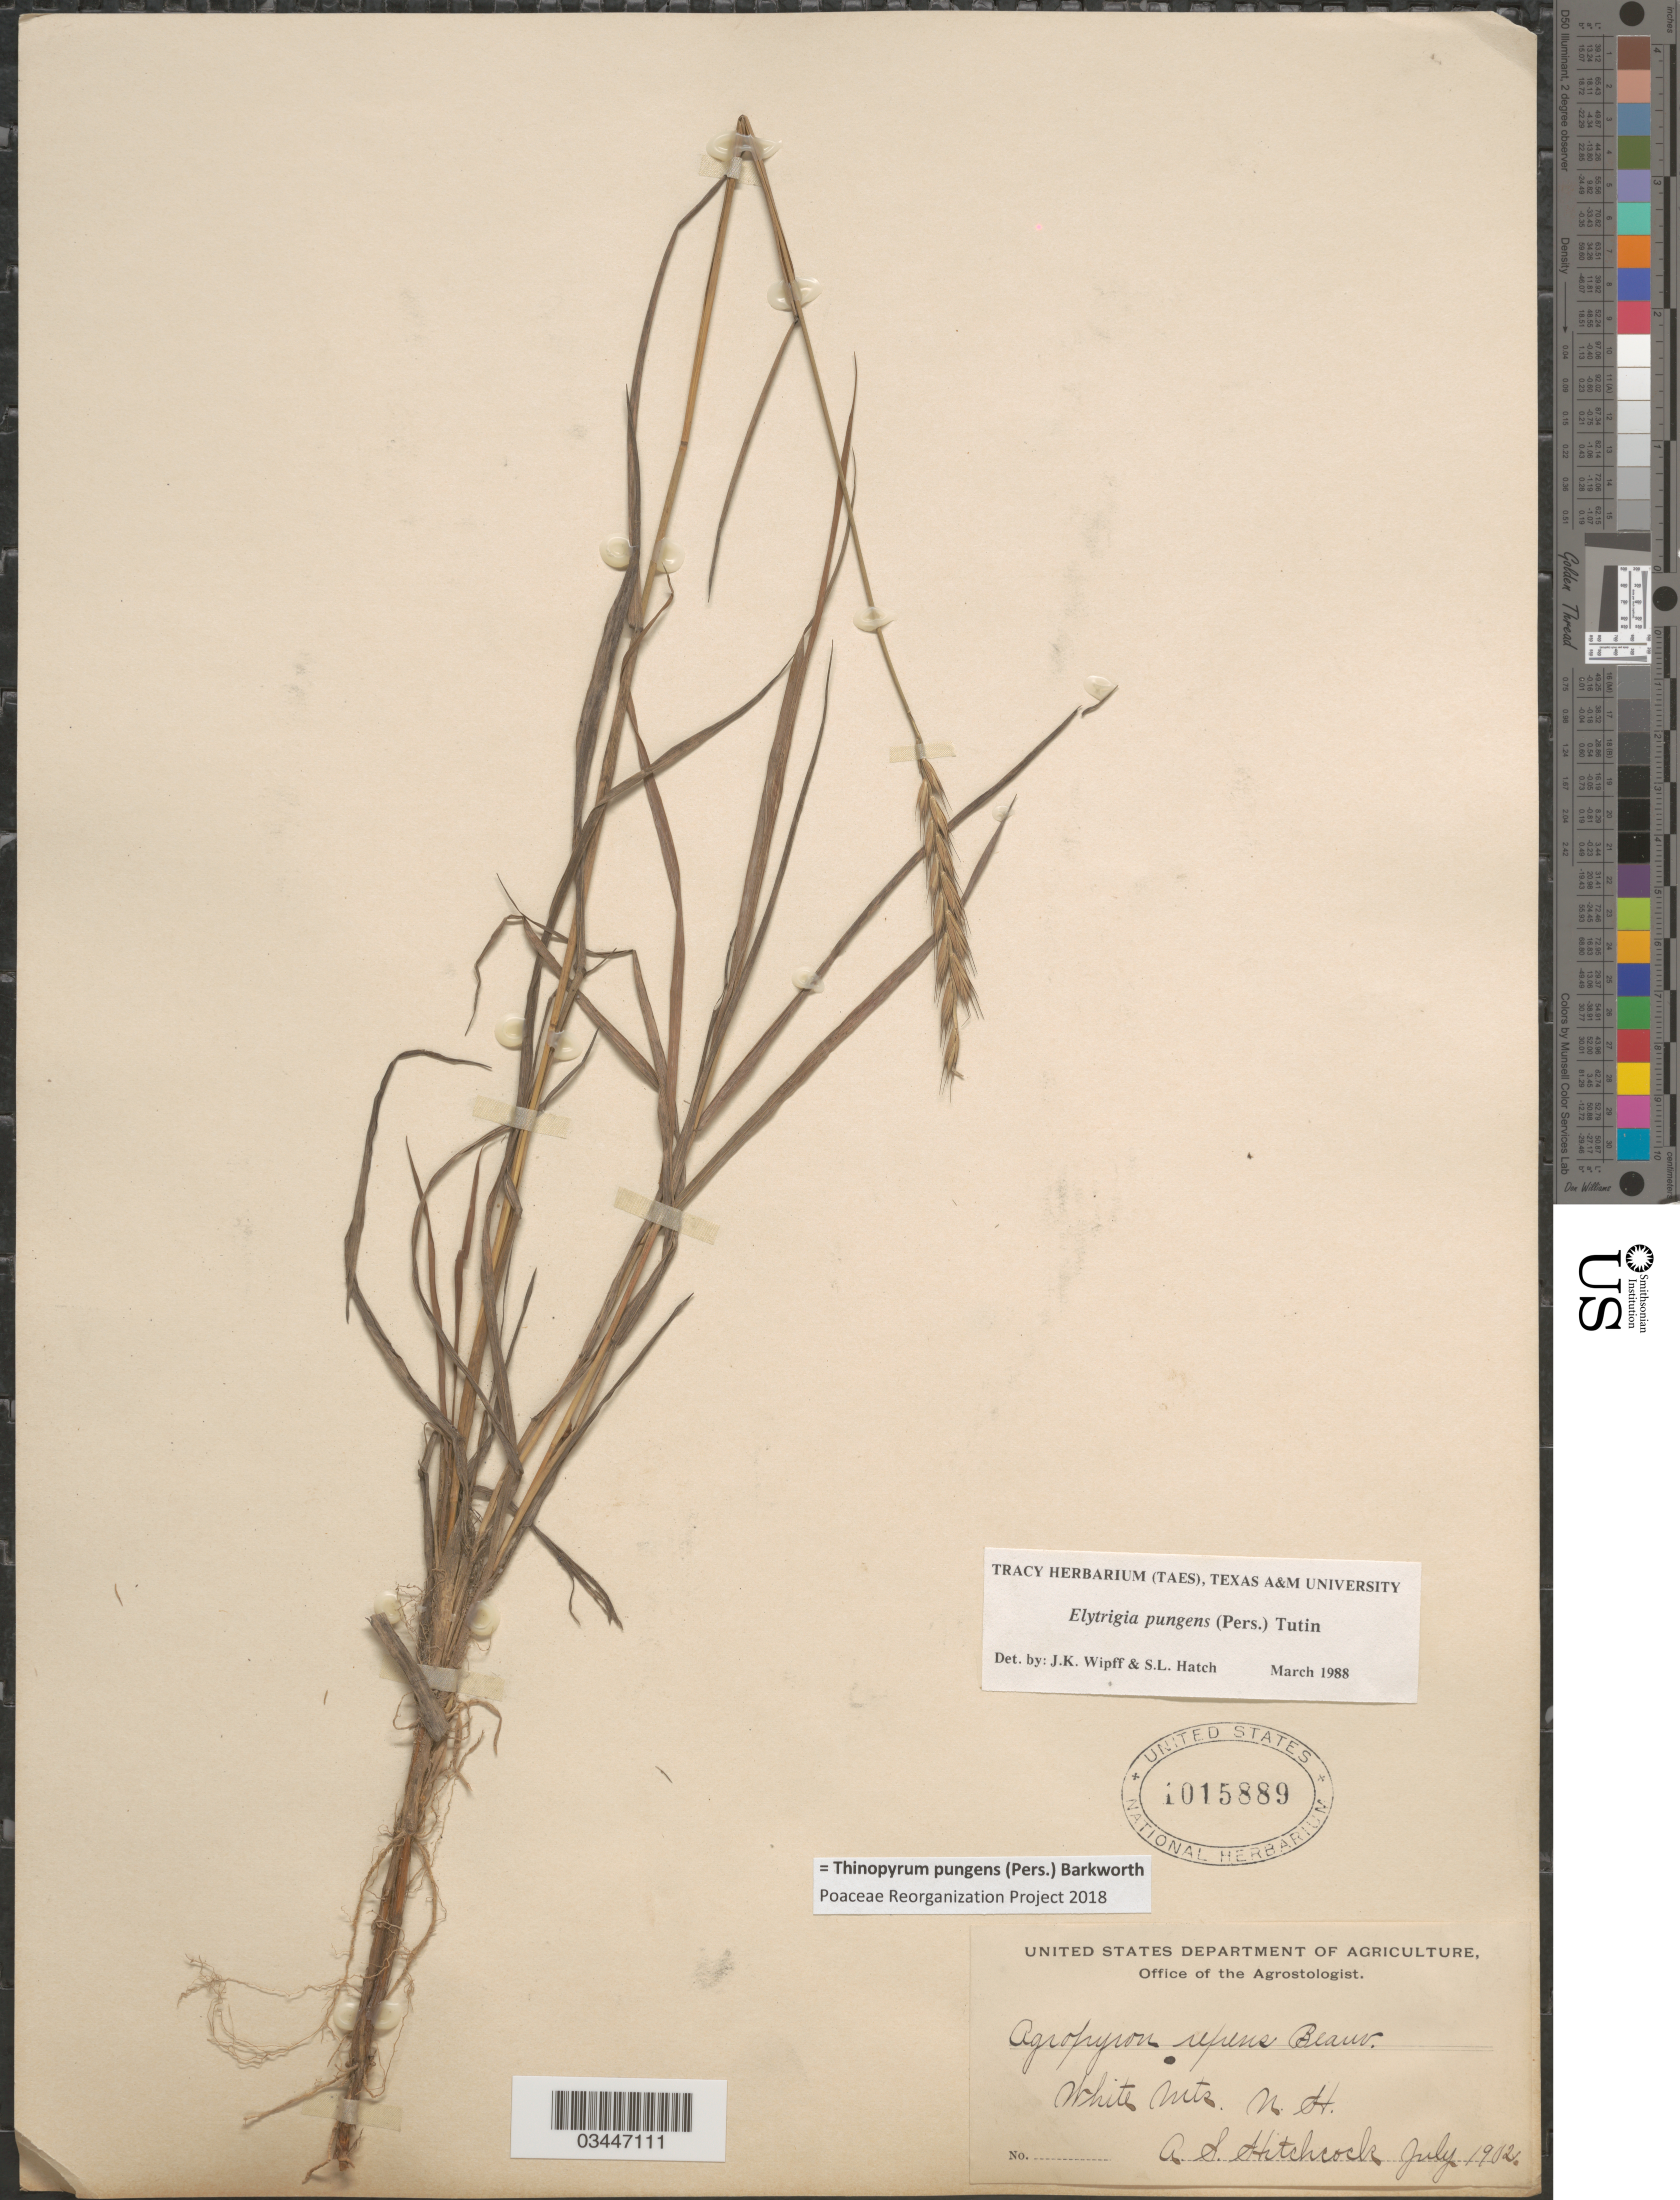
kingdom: Plantae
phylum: Tracheophyta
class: Liliopsida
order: Poales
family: Poaceae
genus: Thinopyrum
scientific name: Thinopyrum pungens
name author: (Pers.) Barkworth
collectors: A. S. Hitchcock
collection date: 1902-07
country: United States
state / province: New Hampshire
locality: White Mts.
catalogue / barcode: US 1015889